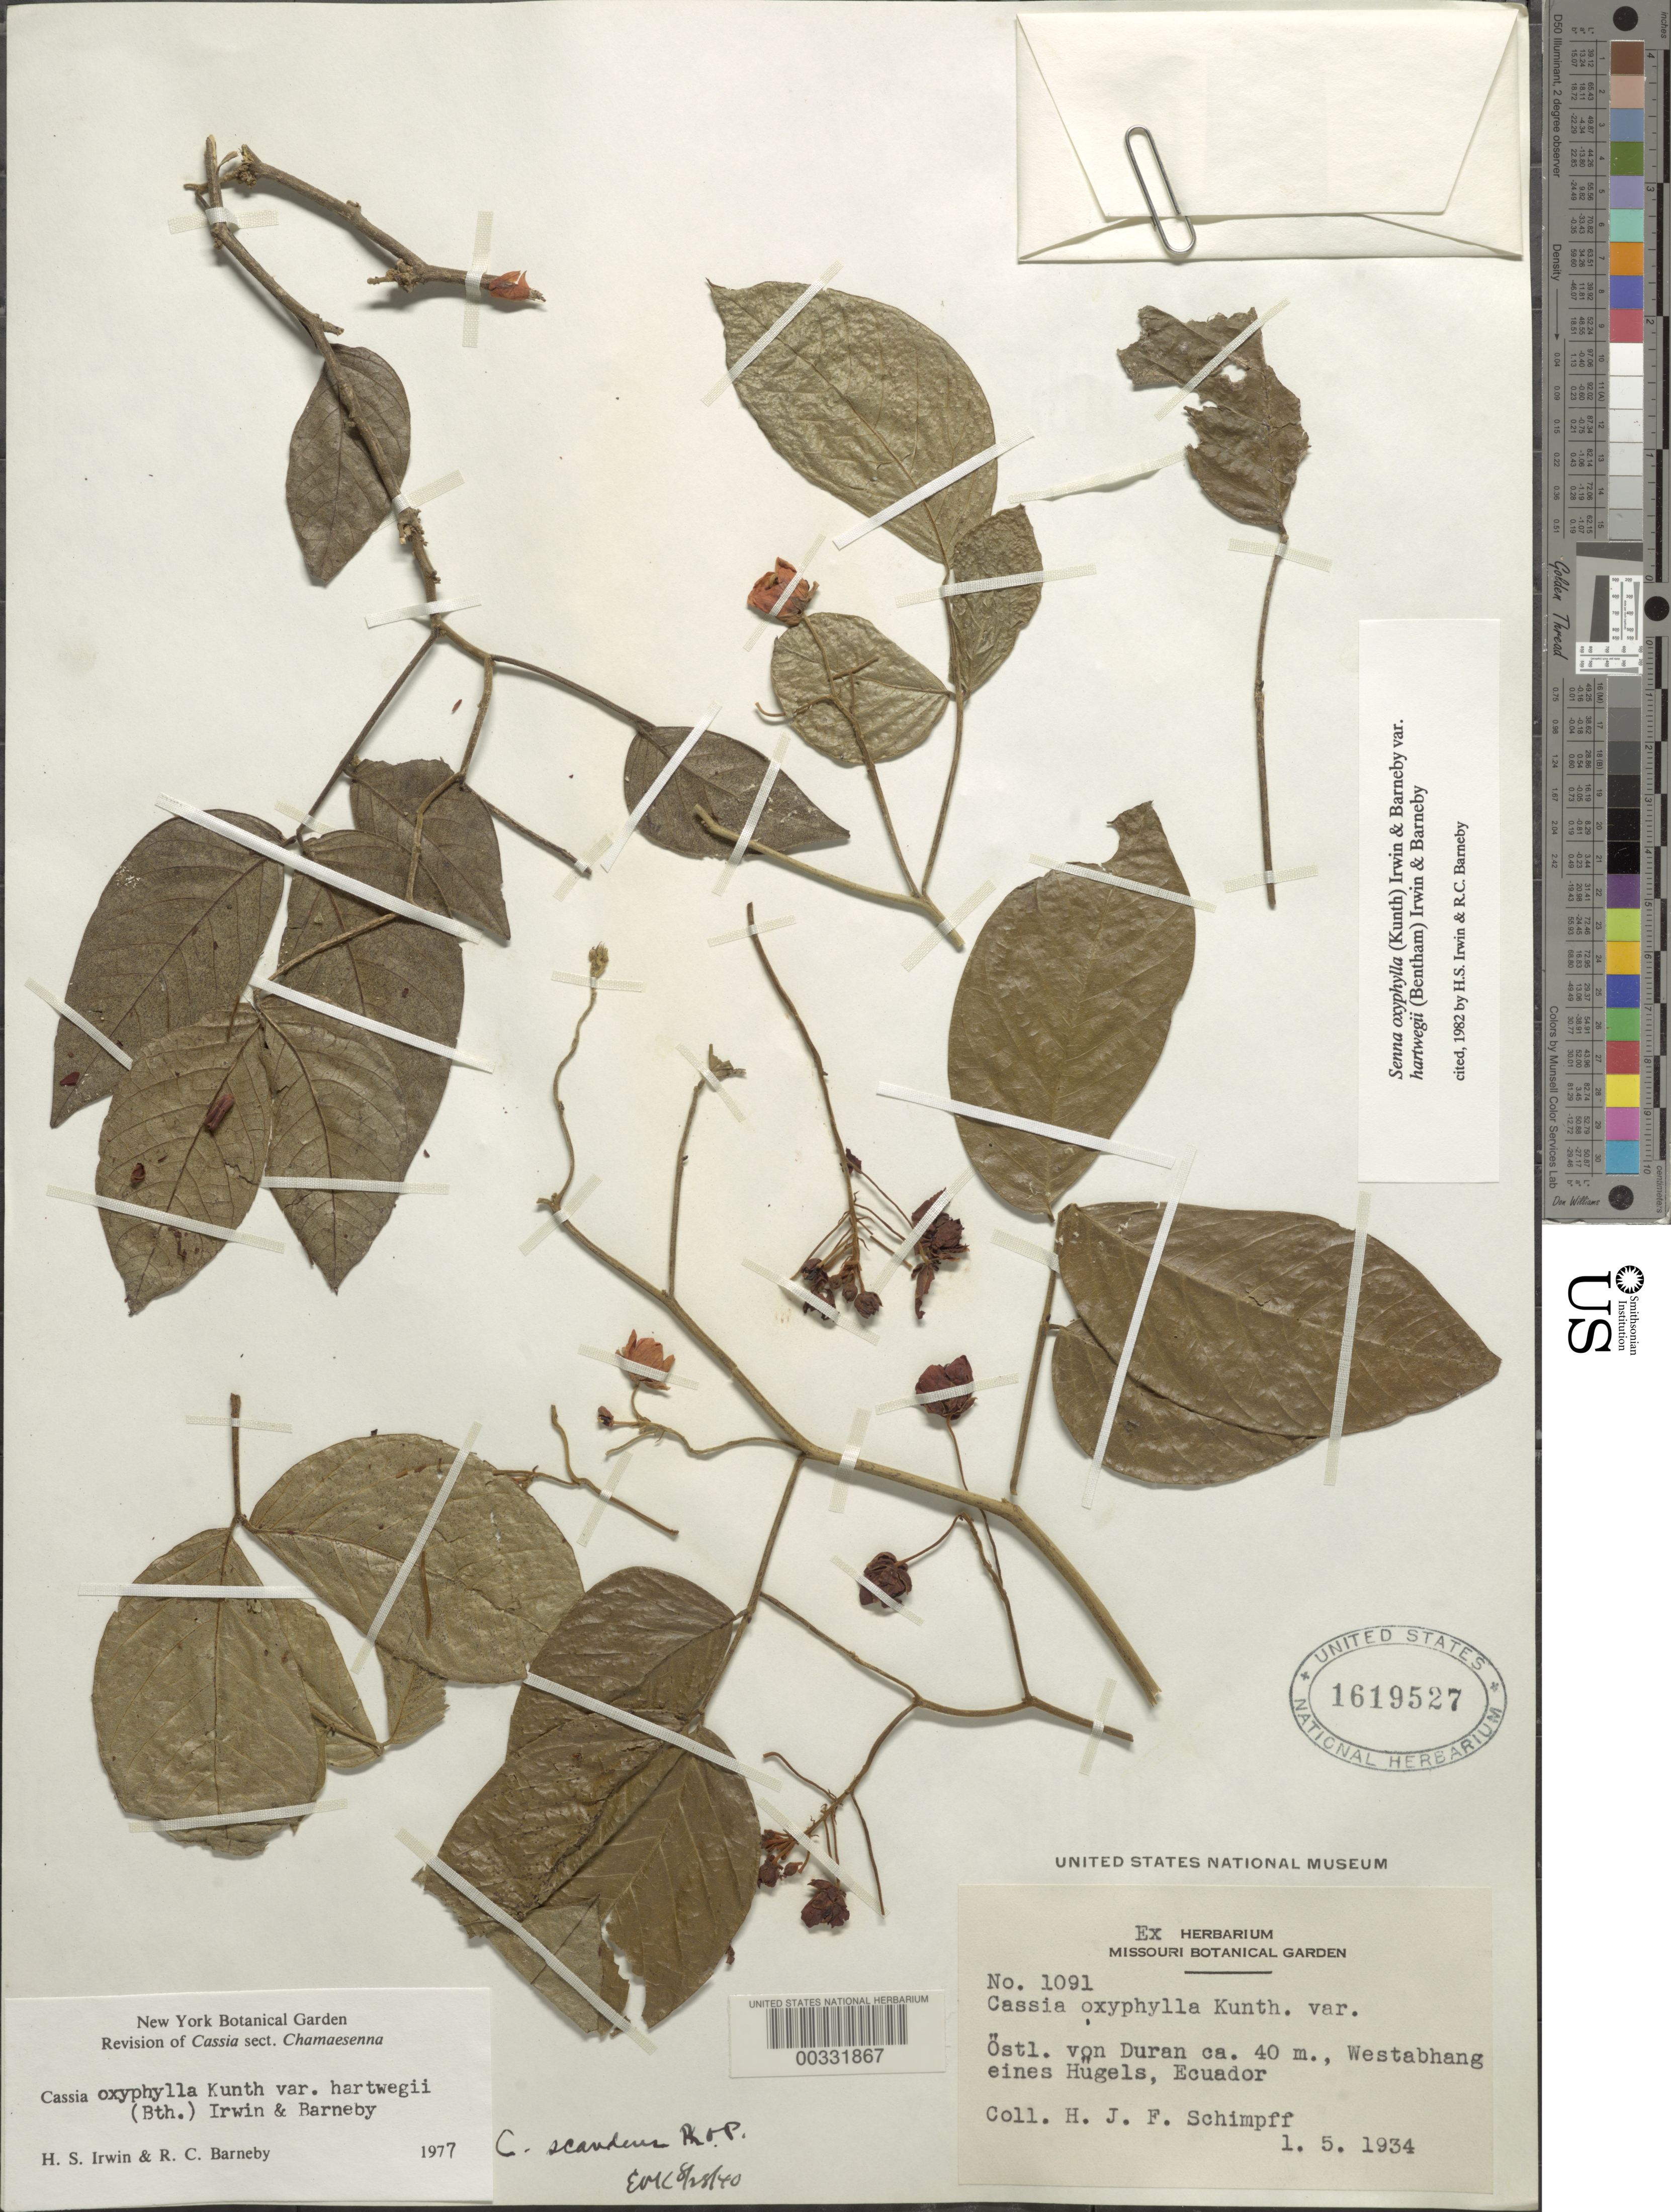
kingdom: Plantae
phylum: Tracheophyta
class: Magnoliopsida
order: Fabales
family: Fabaceae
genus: Senna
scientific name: Senna oxyphylla var. hartwegii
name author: (Benth.) H.S. Irwin & Barneby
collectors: H. Schimpff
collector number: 1091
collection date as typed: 01 May 1934 or 05 Jan 1934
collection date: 1934-01-05 or 1934-05-01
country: Ecuador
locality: Ostl. von Duran ca 40m, westabhang eines hugels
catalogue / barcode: US 1619527